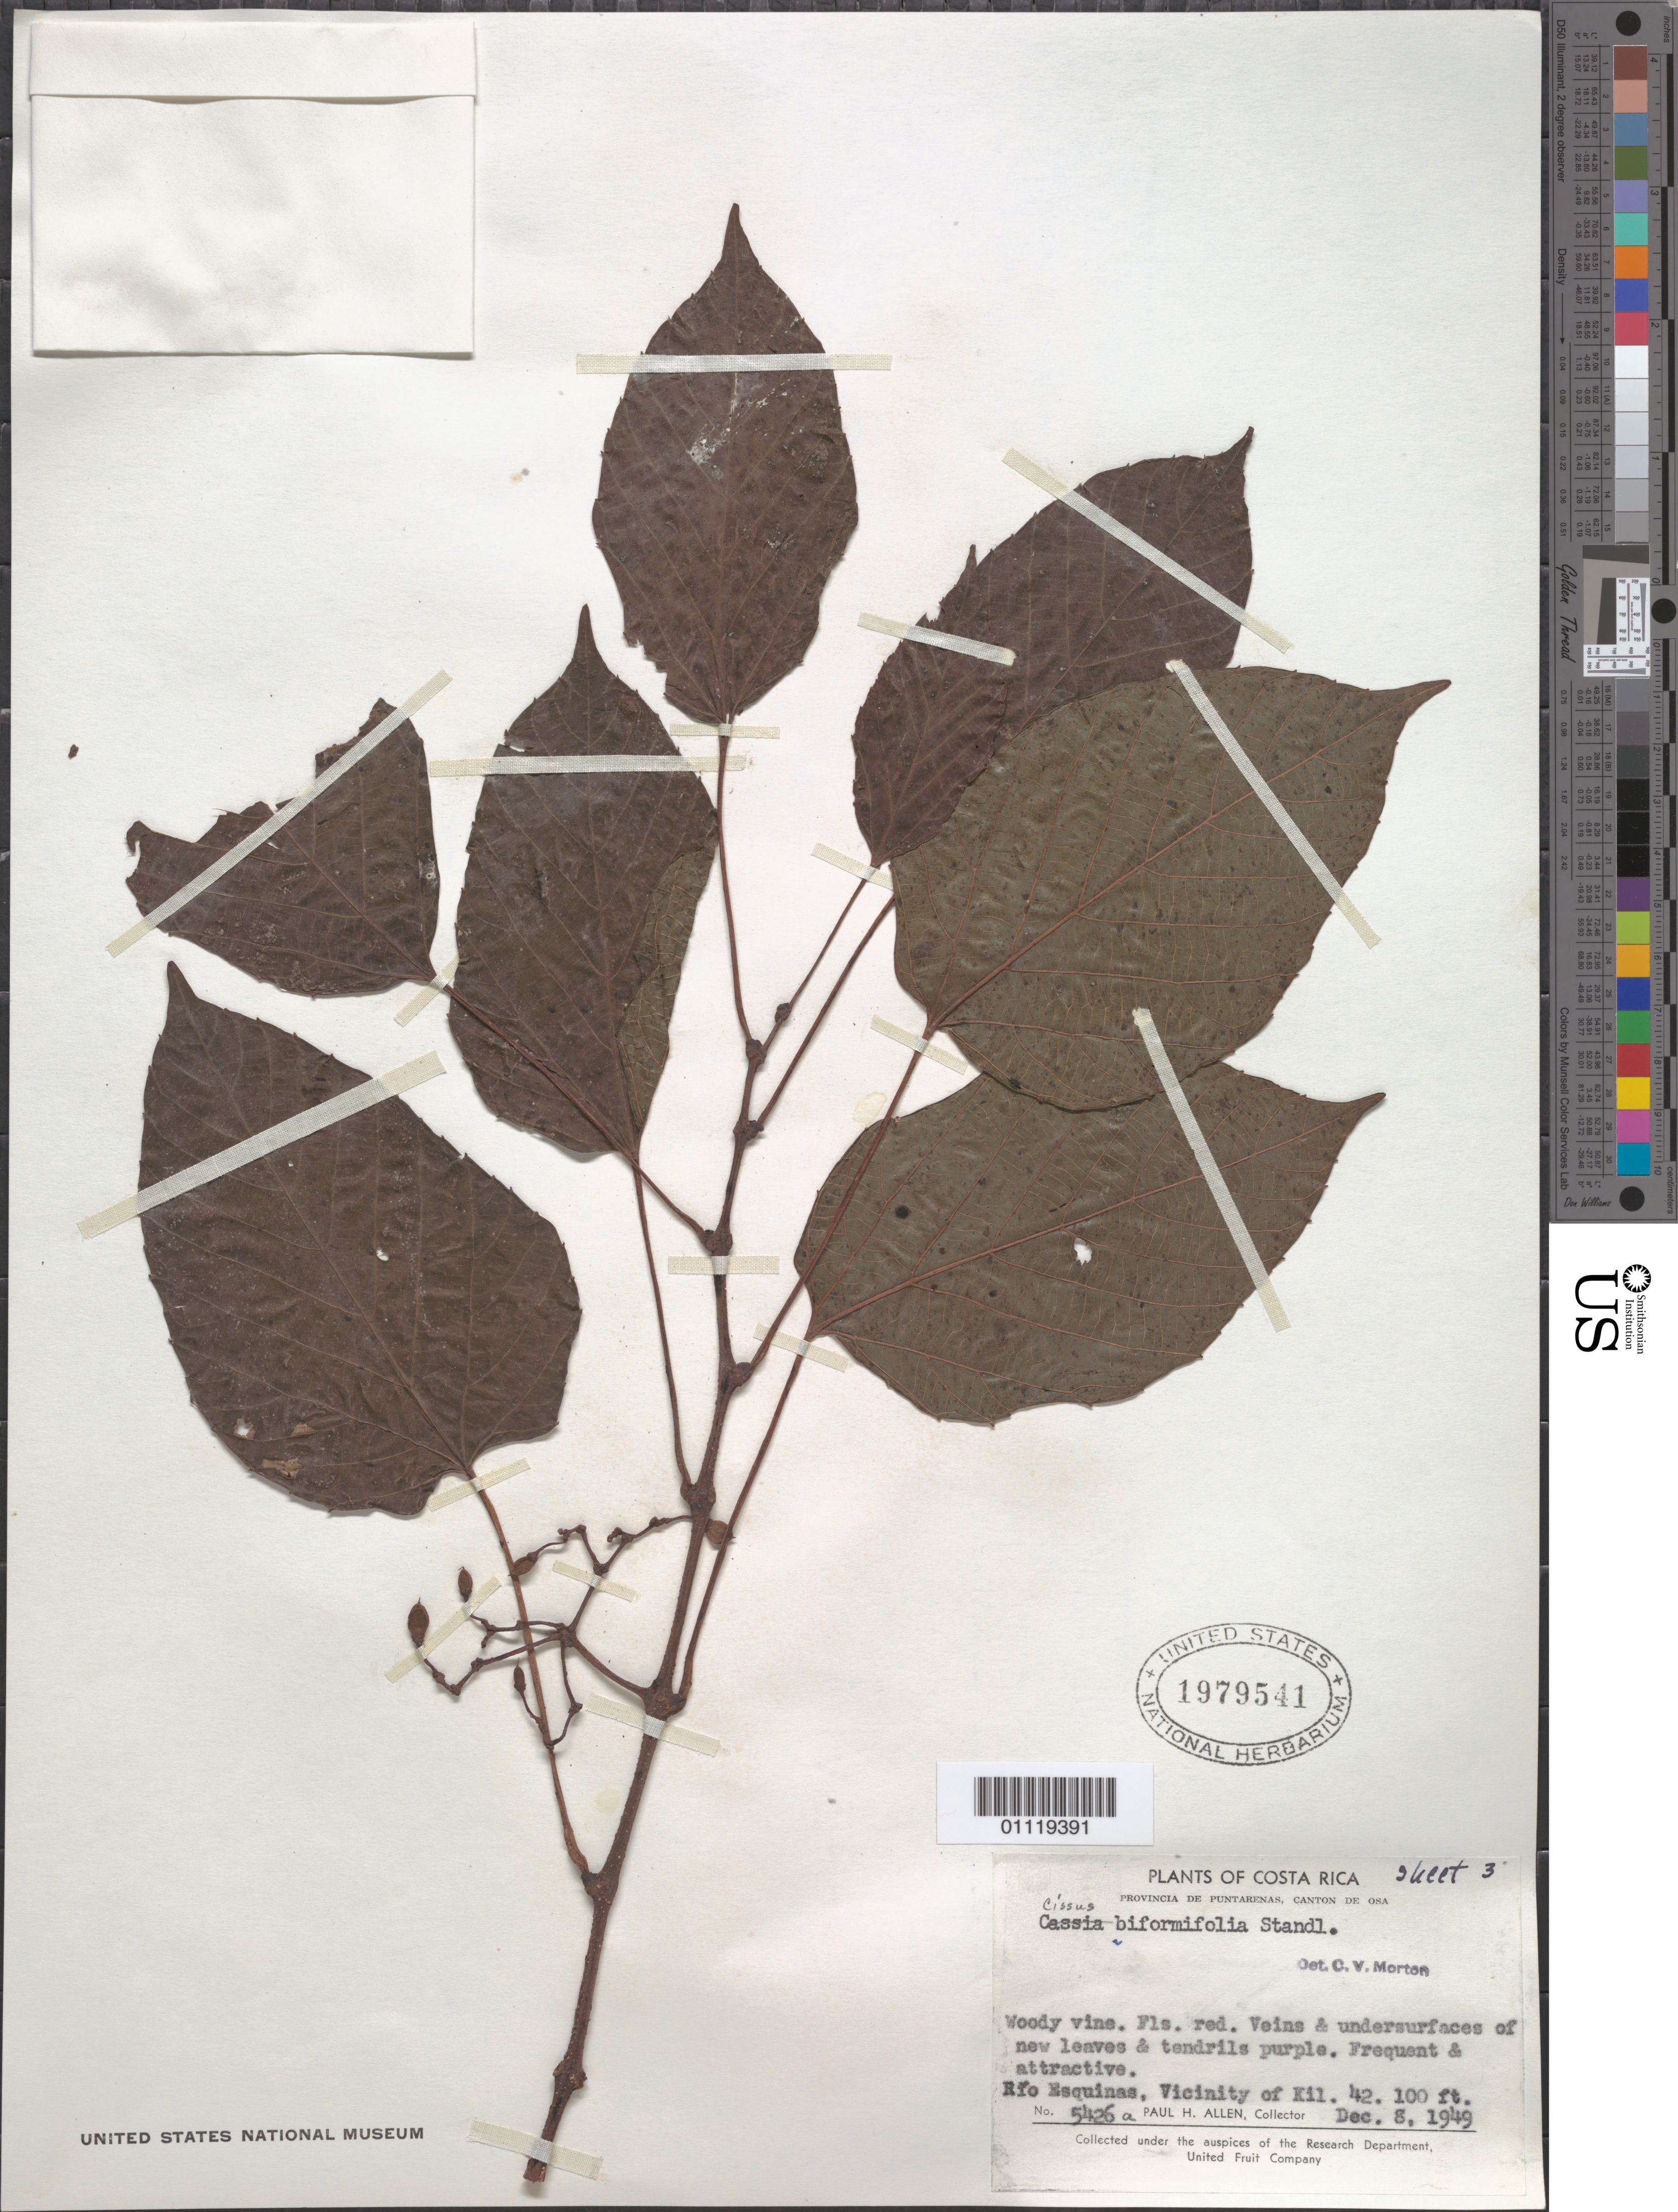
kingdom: Plantae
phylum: Tracheophyta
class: Magnoliopsida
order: Vitales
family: Vitaceae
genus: Cissus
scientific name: Cissus biformifolia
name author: Standl.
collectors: P. H. Allen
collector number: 5426 a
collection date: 1949-12-08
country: Costa Rica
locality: Rio Esquinas. Vicinity of Kil.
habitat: Woody vine.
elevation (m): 30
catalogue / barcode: US 1979541